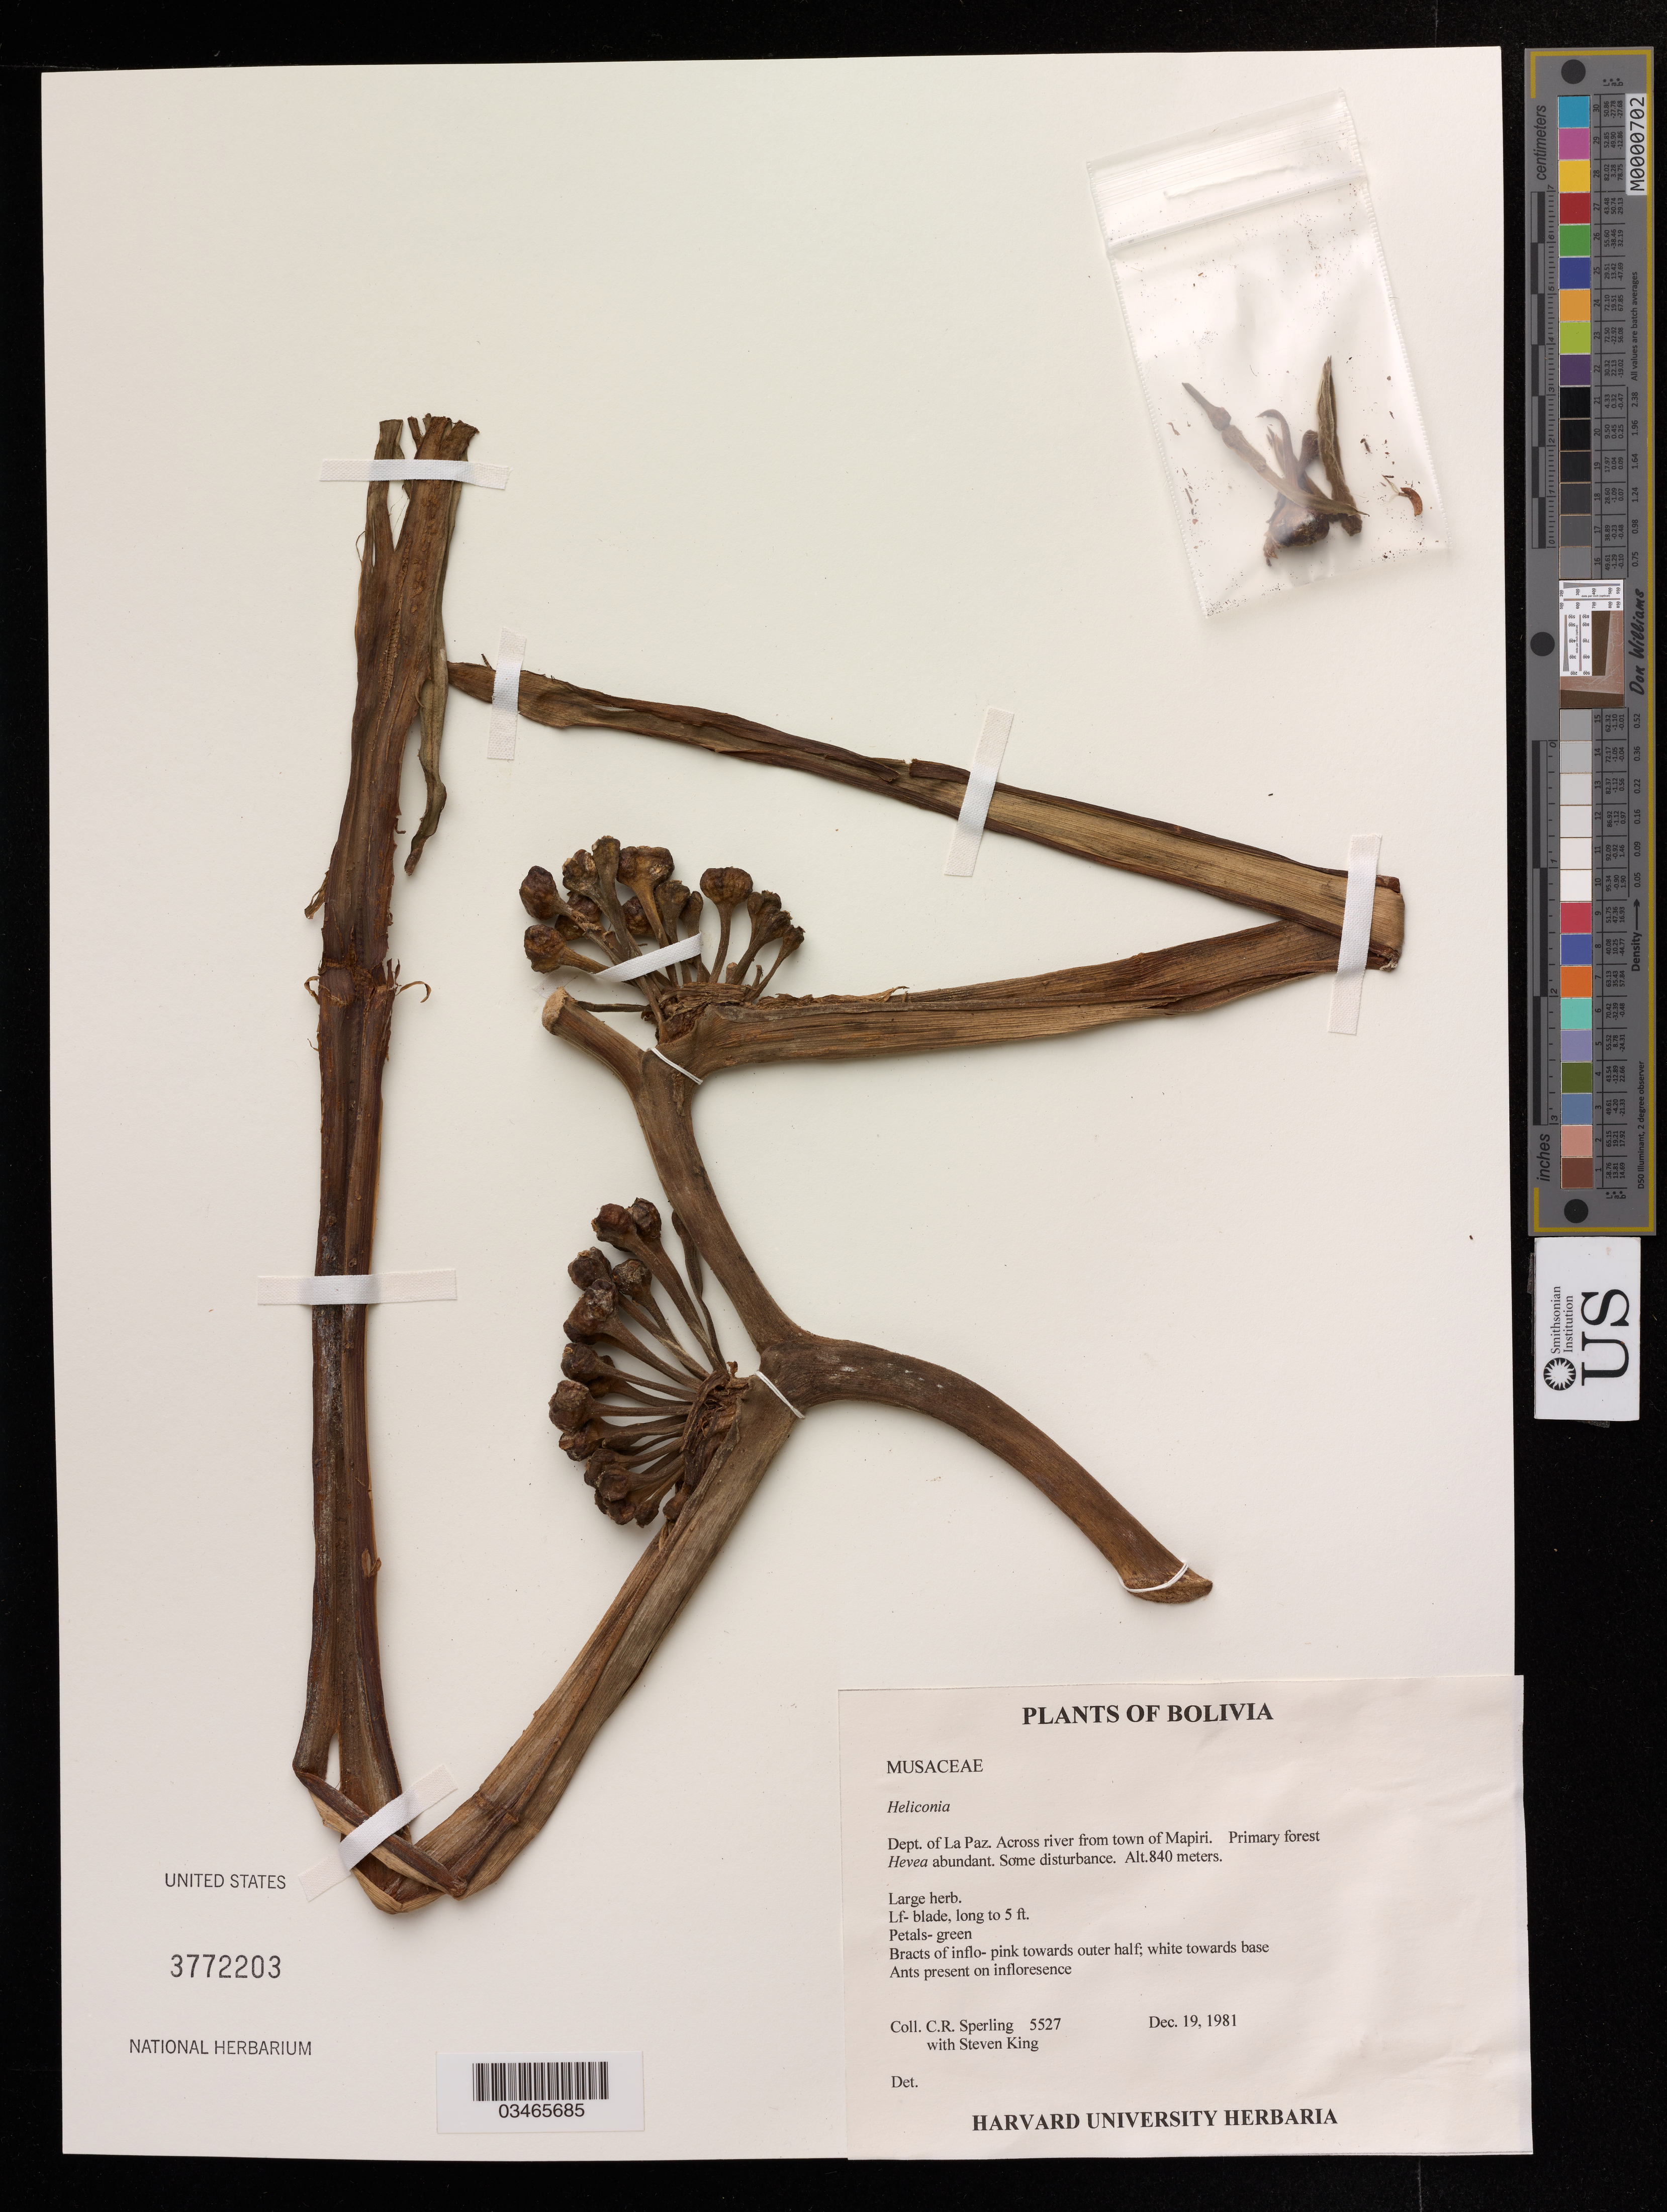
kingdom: Plantae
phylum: Tracheophyta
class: Liliopsida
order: Zingiberales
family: Heliconiaceae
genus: Heliconia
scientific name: Heliconia sp.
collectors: C. R. Sperling & S. King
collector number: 5527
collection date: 1981-12-19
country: Bolivia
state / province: La Paz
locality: Across river from town of Mapiri, Primary forest.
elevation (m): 840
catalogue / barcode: US 3772203